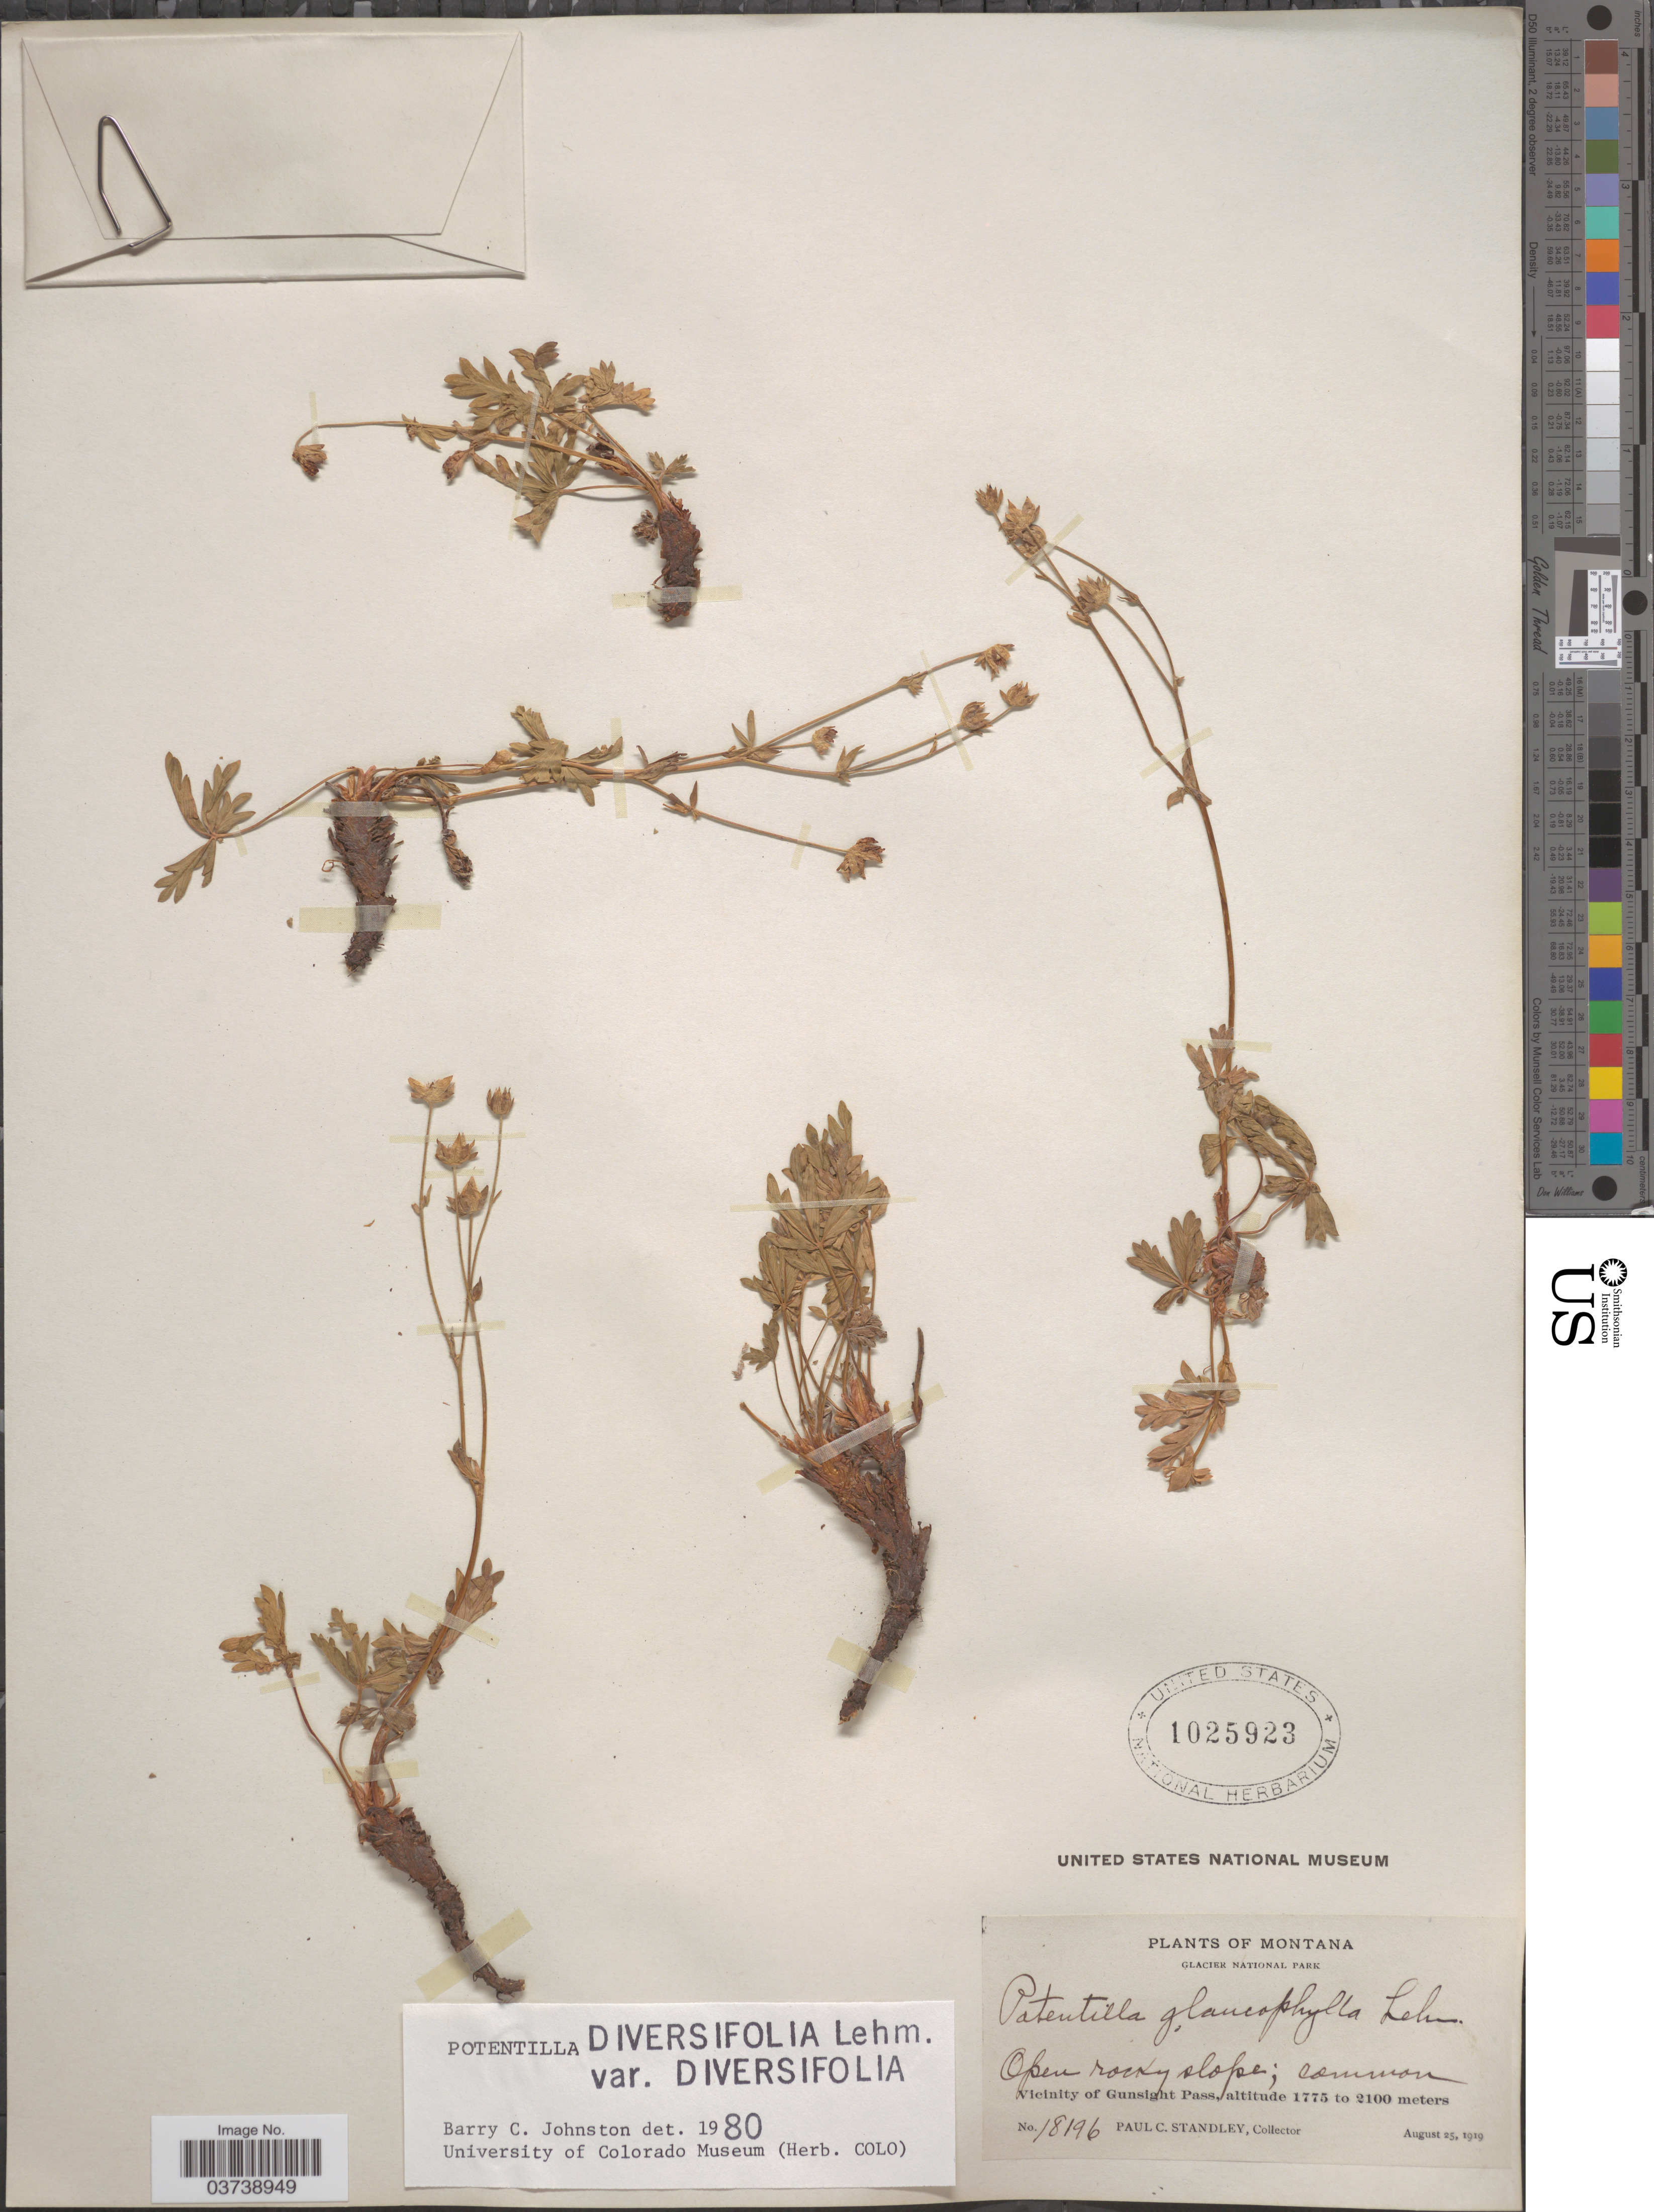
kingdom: Plantae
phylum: Tracheophyta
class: Magnoliopsida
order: Rosales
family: Rosaceae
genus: Potentilla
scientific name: Potentilla diversifolia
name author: Lehm.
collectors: P. C. Standley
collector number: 18196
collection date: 1919-08-25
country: United States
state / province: Montana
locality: Glacier National Park. Vicinity of Gunsight Pass.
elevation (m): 1775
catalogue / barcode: US 1025923